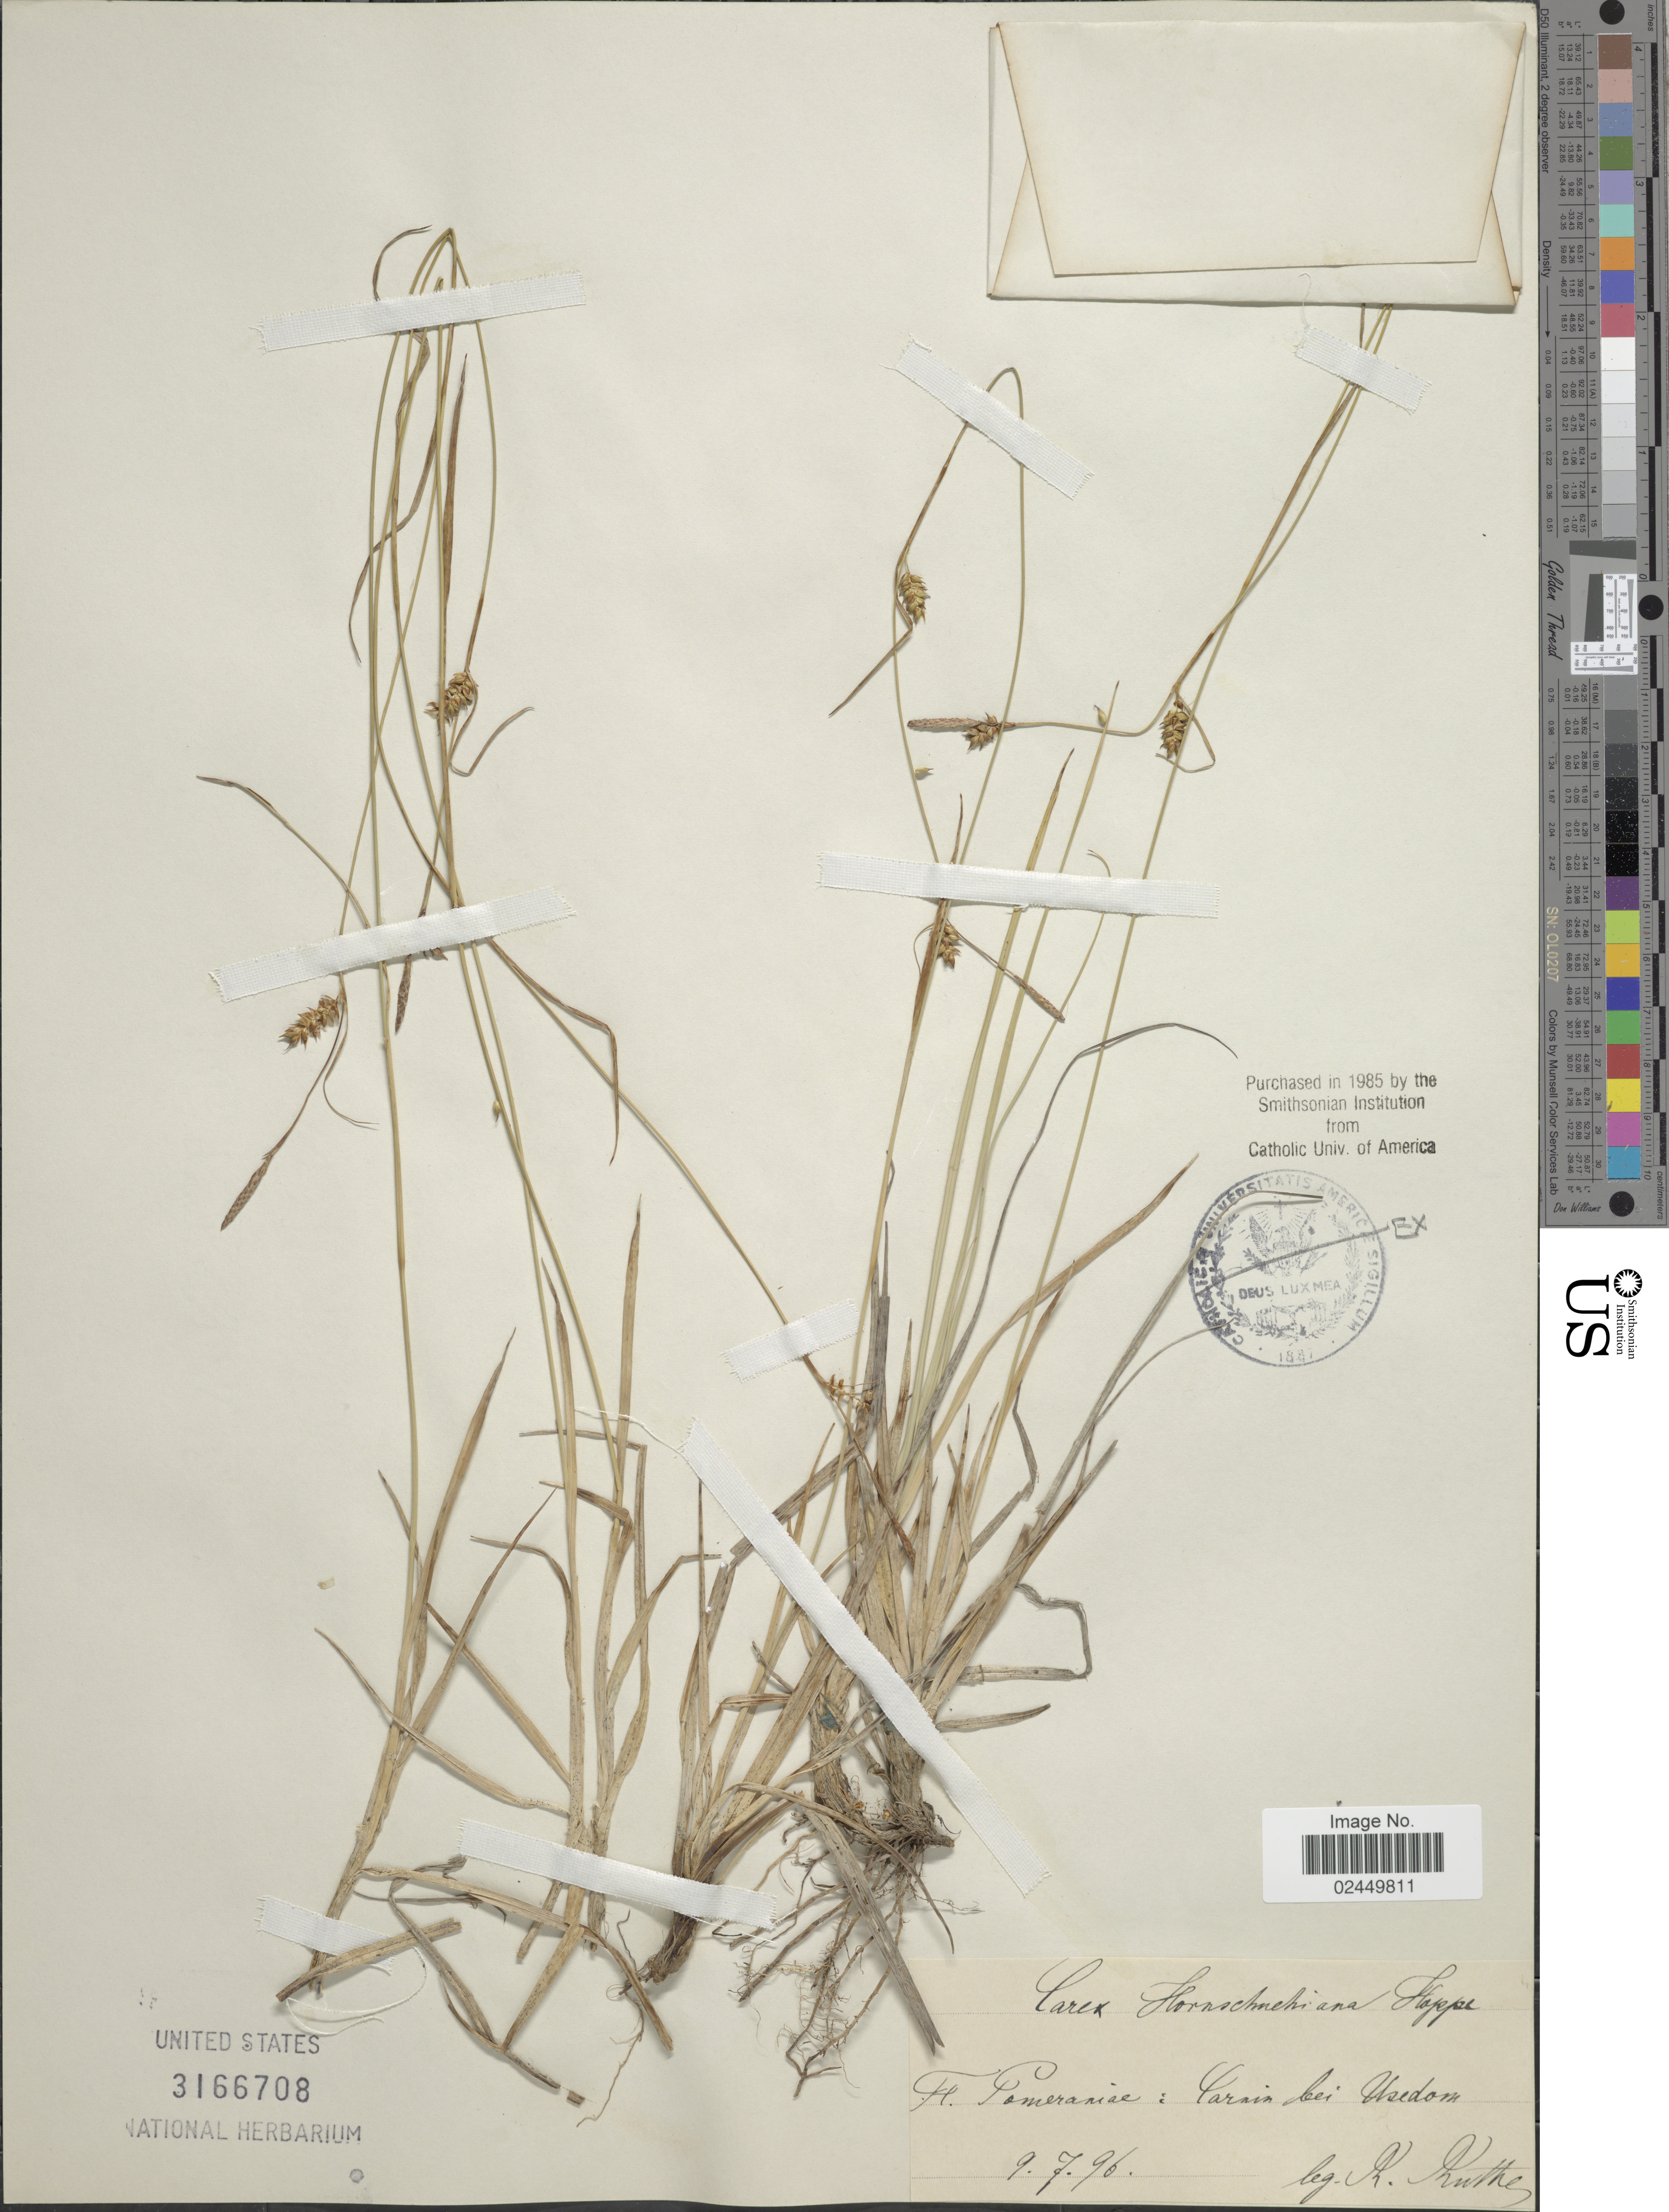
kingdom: Plantae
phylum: Tracheophyta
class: Liliopsida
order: Poales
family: Cyperaceae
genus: Carex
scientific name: Carex hostiana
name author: DC.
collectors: K. Kuthe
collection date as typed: Transcribed d/m/y: 9/7/96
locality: Pomeranise: Carain bei Usedom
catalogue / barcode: US 3166708